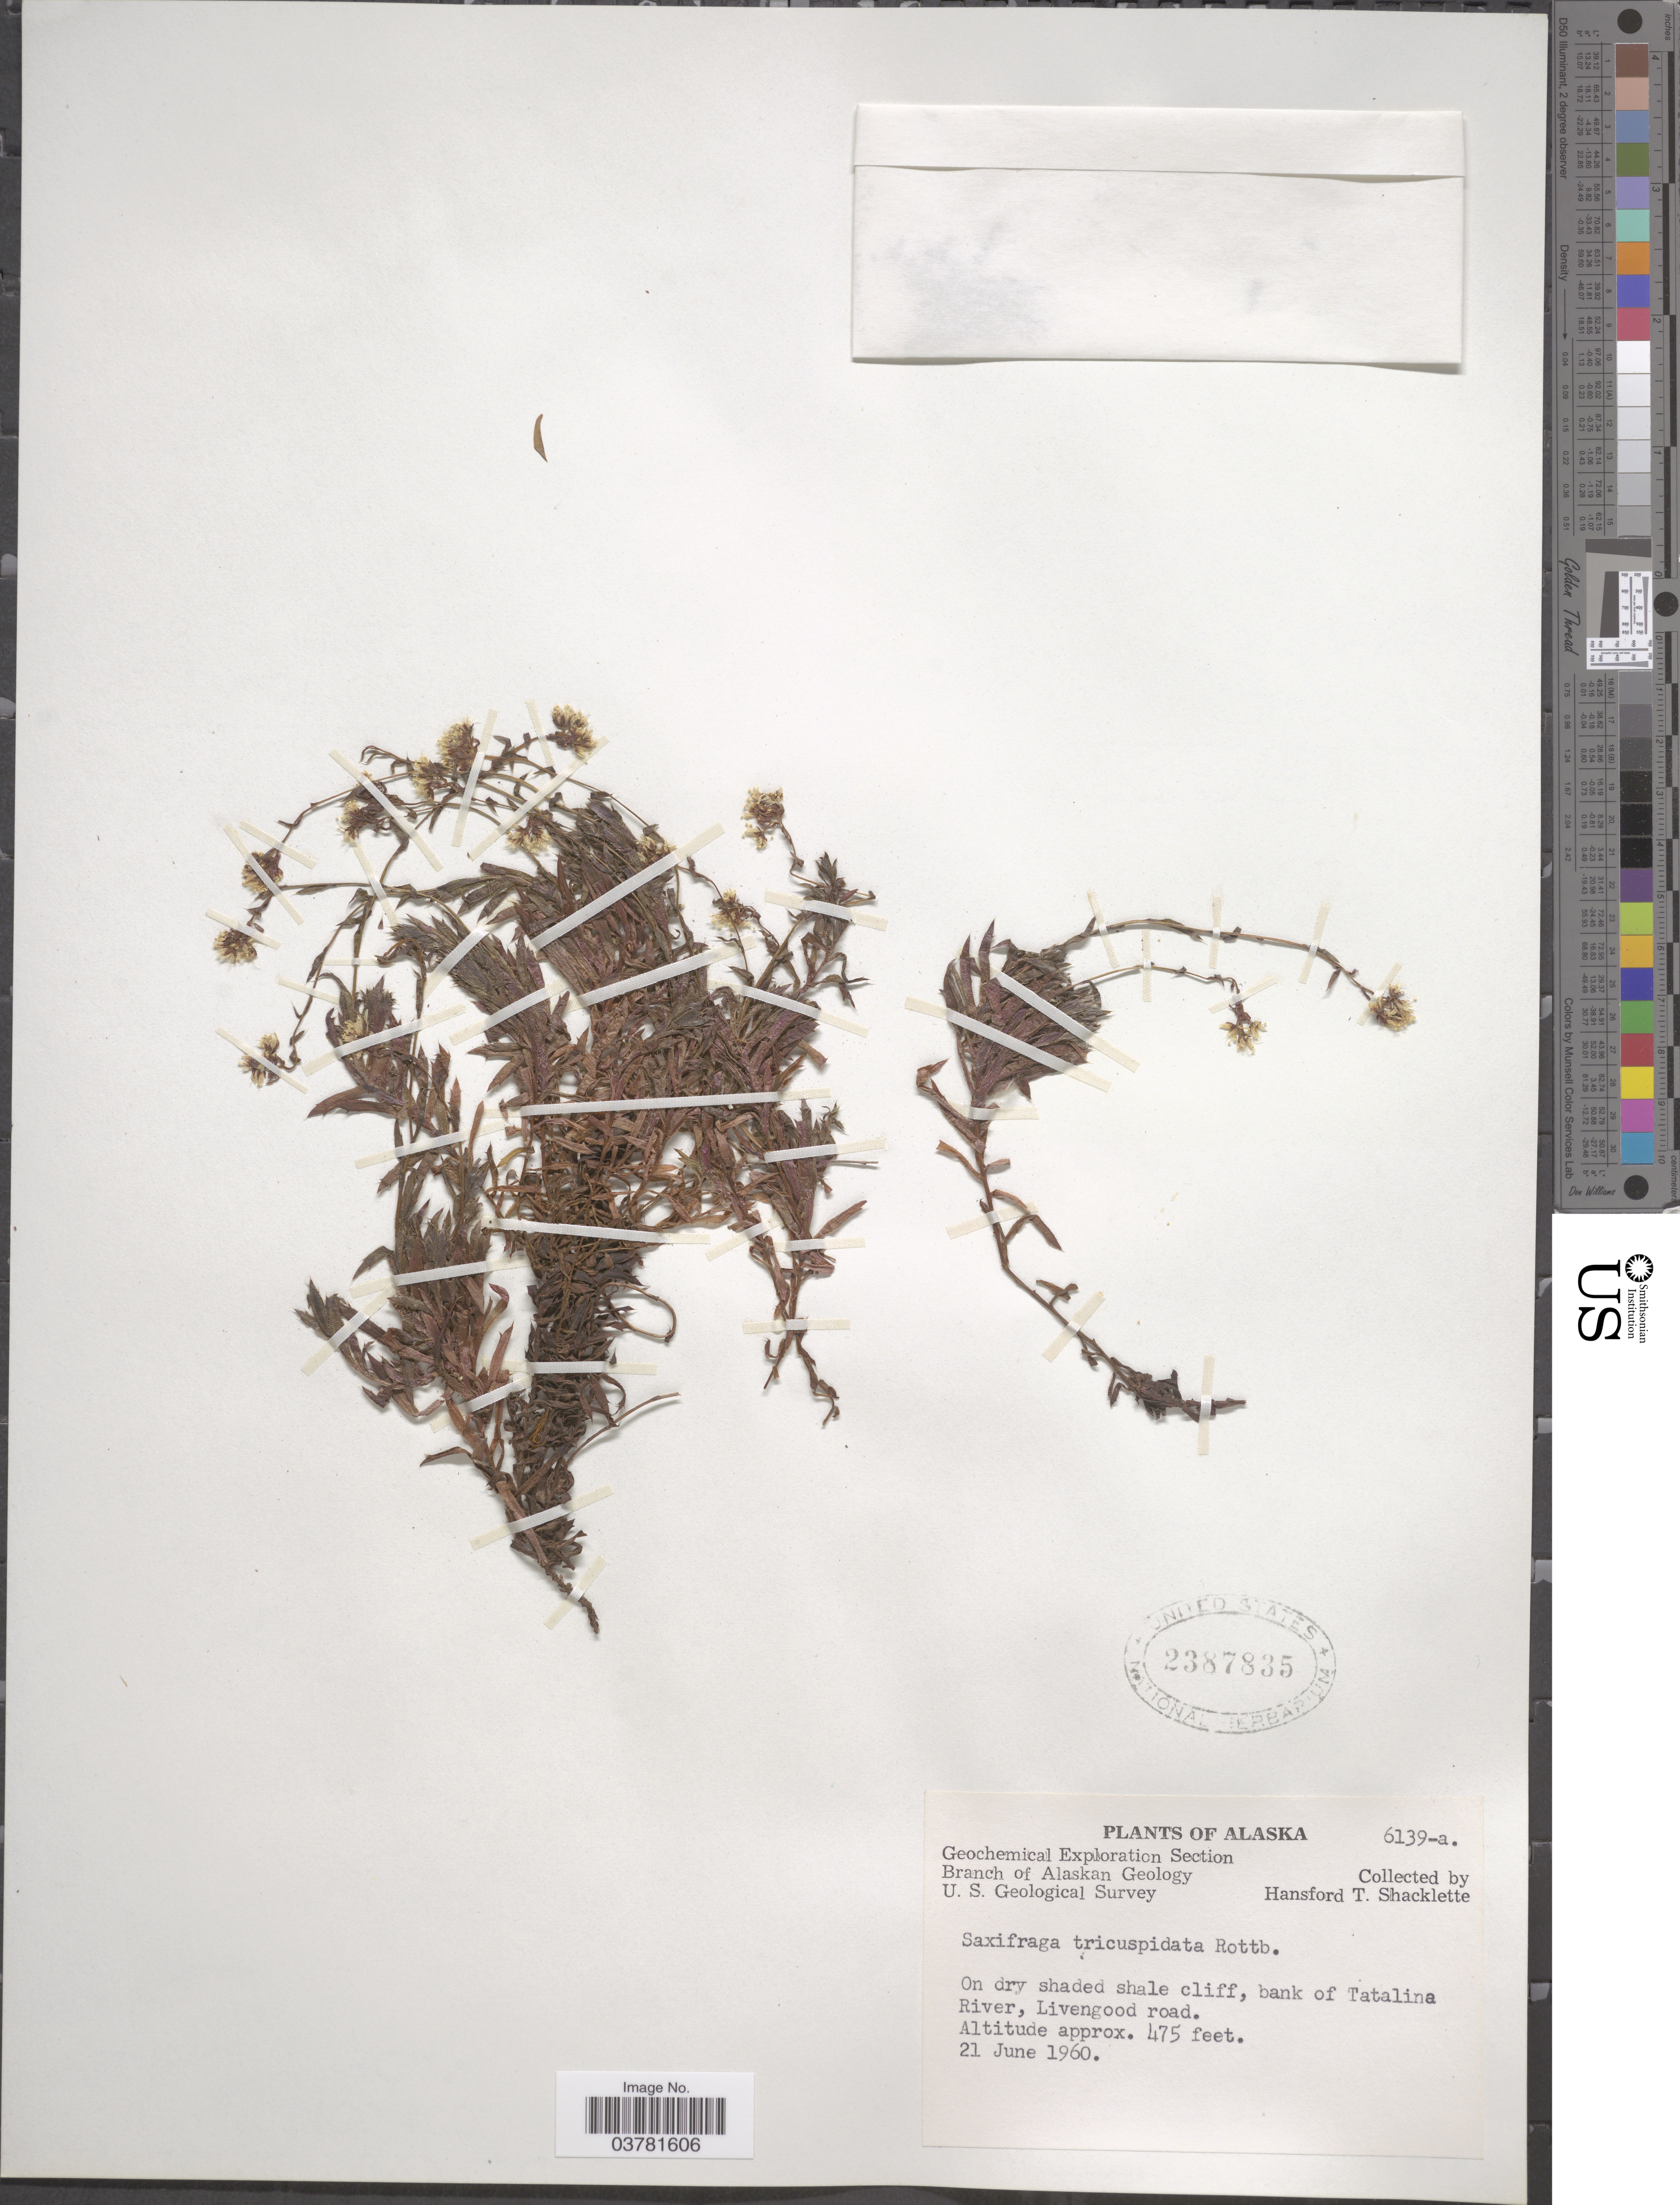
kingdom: Plantae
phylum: Tracheophyta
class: Magnoliopsida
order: Saxifragales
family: Saxifragaceae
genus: Saxifraga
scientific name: Saxifraga tricuspidata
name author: Rottb.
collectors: H. Shacklette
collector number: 6139-a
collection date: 1960-06-21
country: United States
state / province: Alaska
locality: Geochemical Exploration Section. U.S. Geological Survey. On dry shaded shale cliff, bank of Tatalina River, Livengood road.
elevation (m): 145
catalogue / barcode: US 2387835